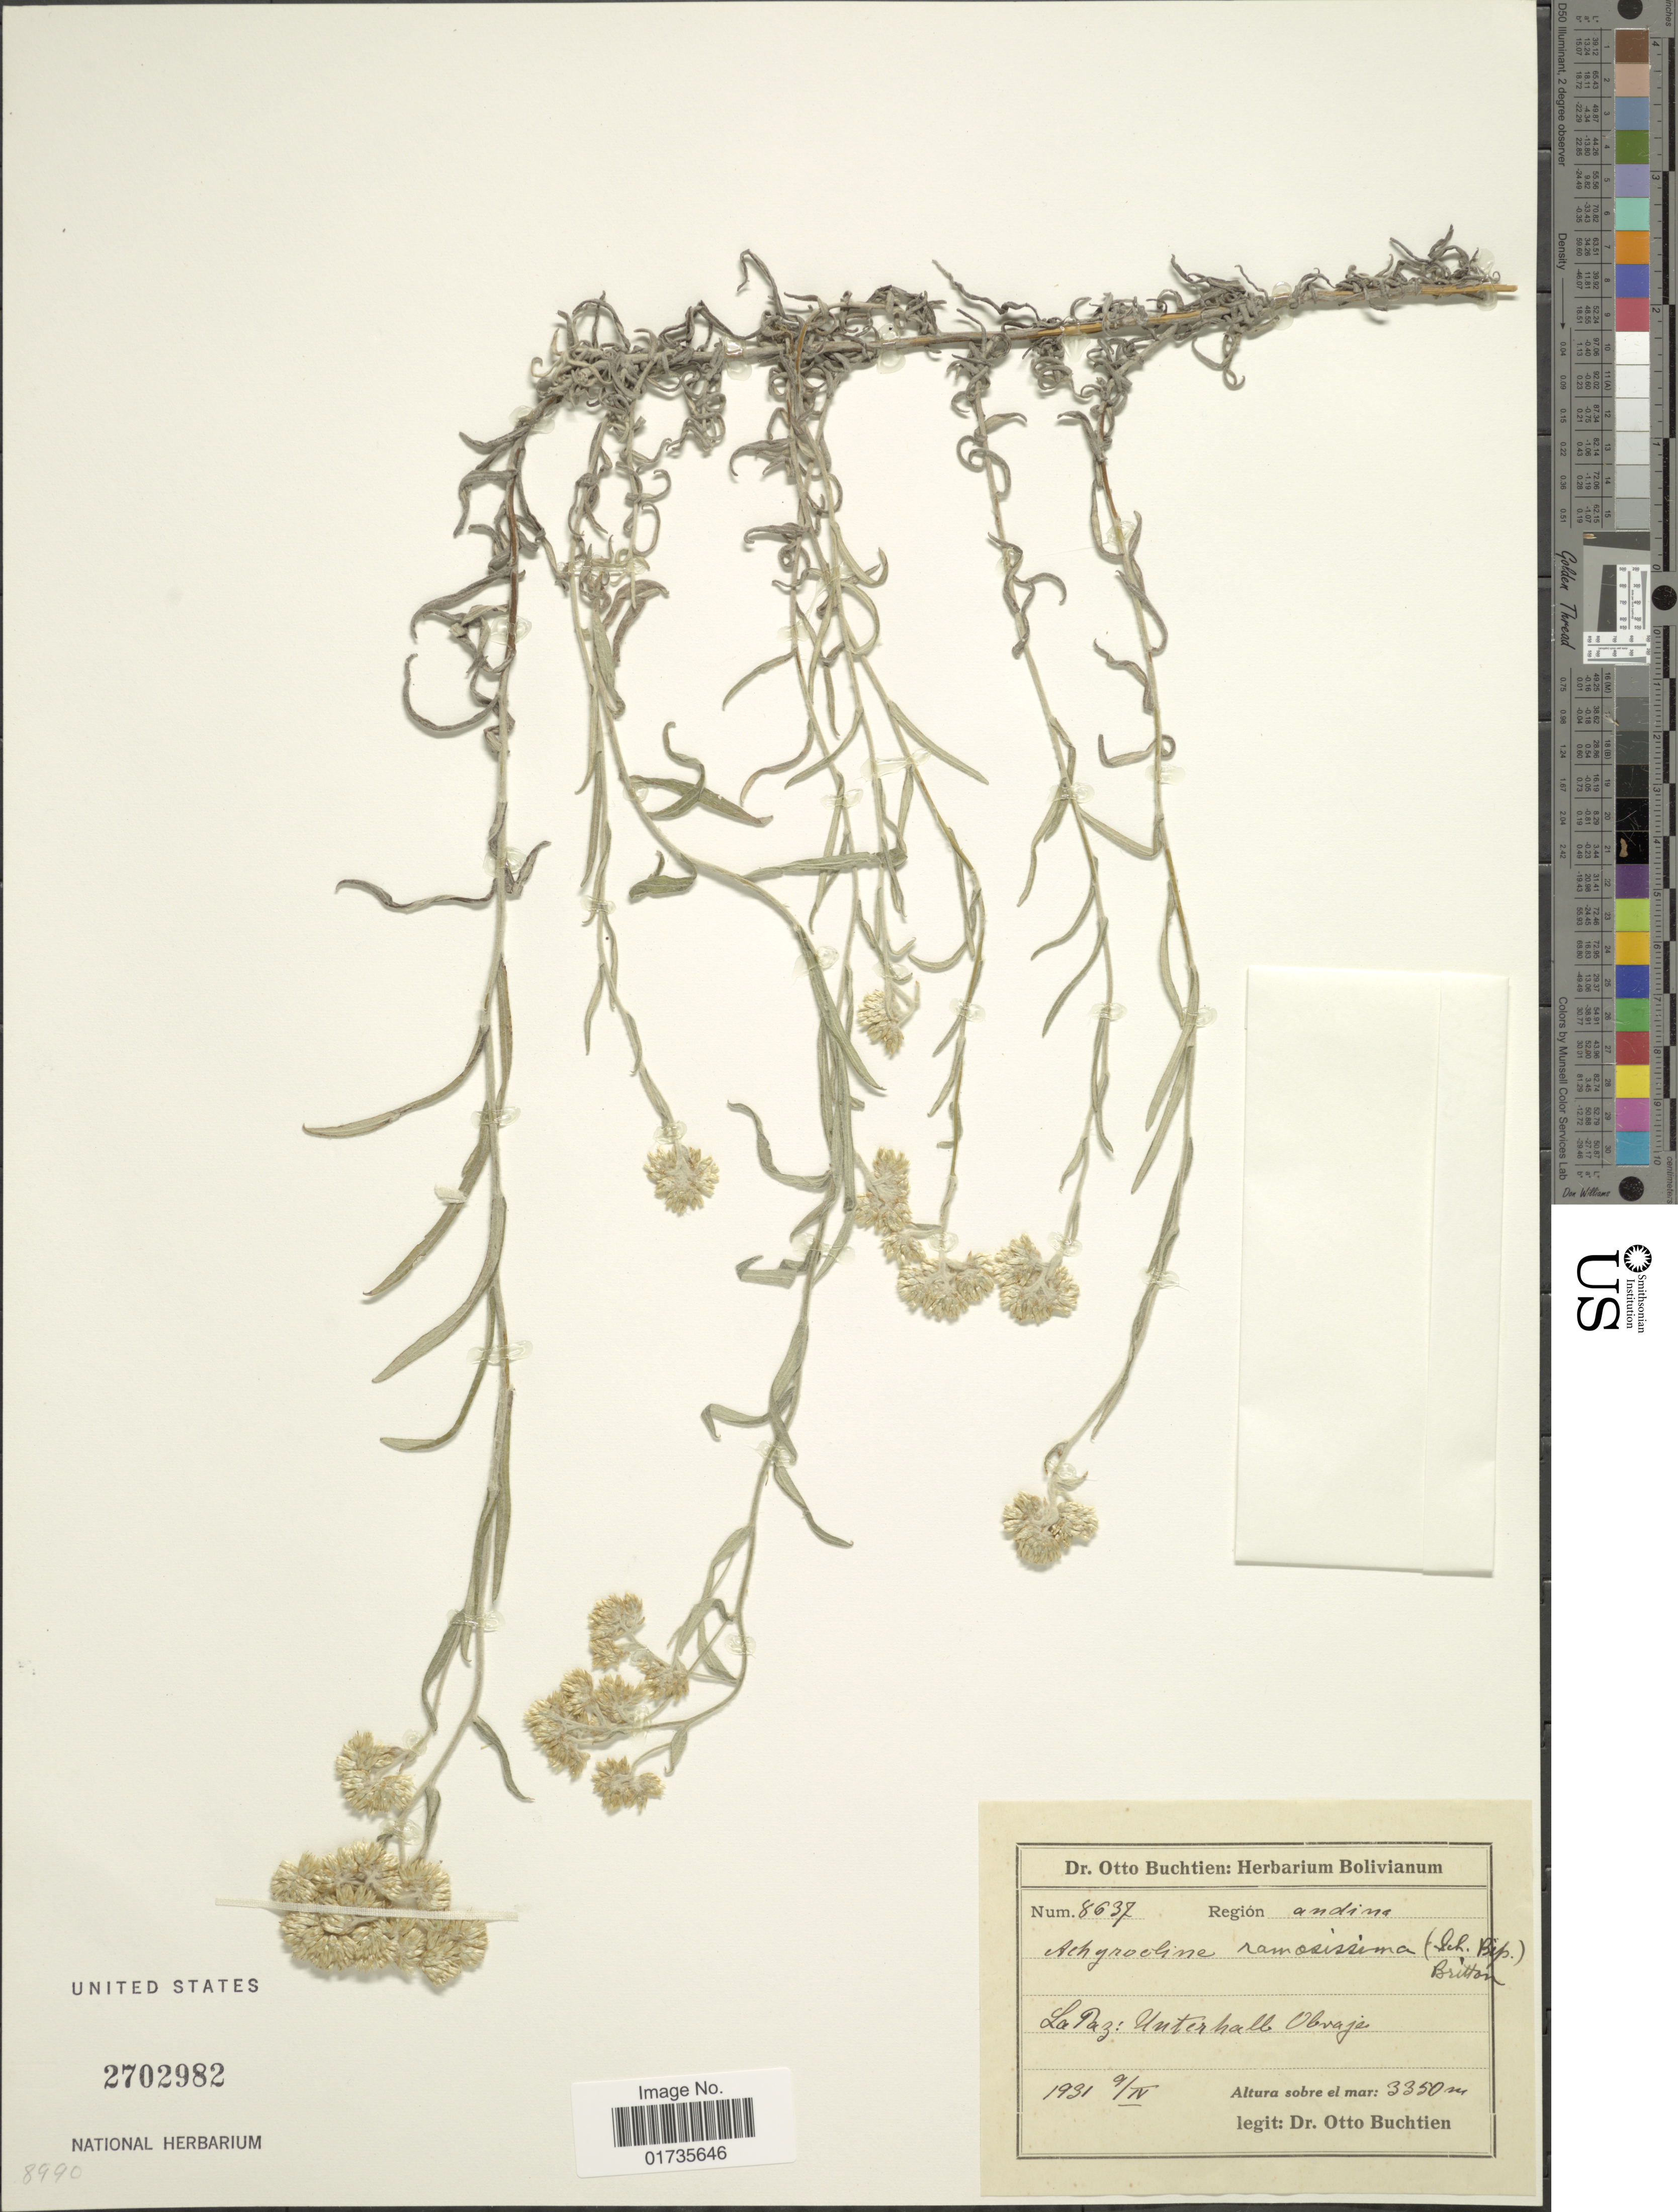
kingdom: Plantae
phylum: Tracheophyta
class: Magnoliopsida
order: Asterales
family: Asteraceae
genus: Achyrocline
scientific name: Achyrocline ramosissima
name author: (Sch. Bip.) Britton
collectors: O. Buchtien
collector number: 8637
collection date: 1931-04-09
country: Bolivia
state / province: La Paz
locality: La Paz: Unterhall Obraje. Region andino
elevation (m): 3350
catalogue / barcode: US 2702982